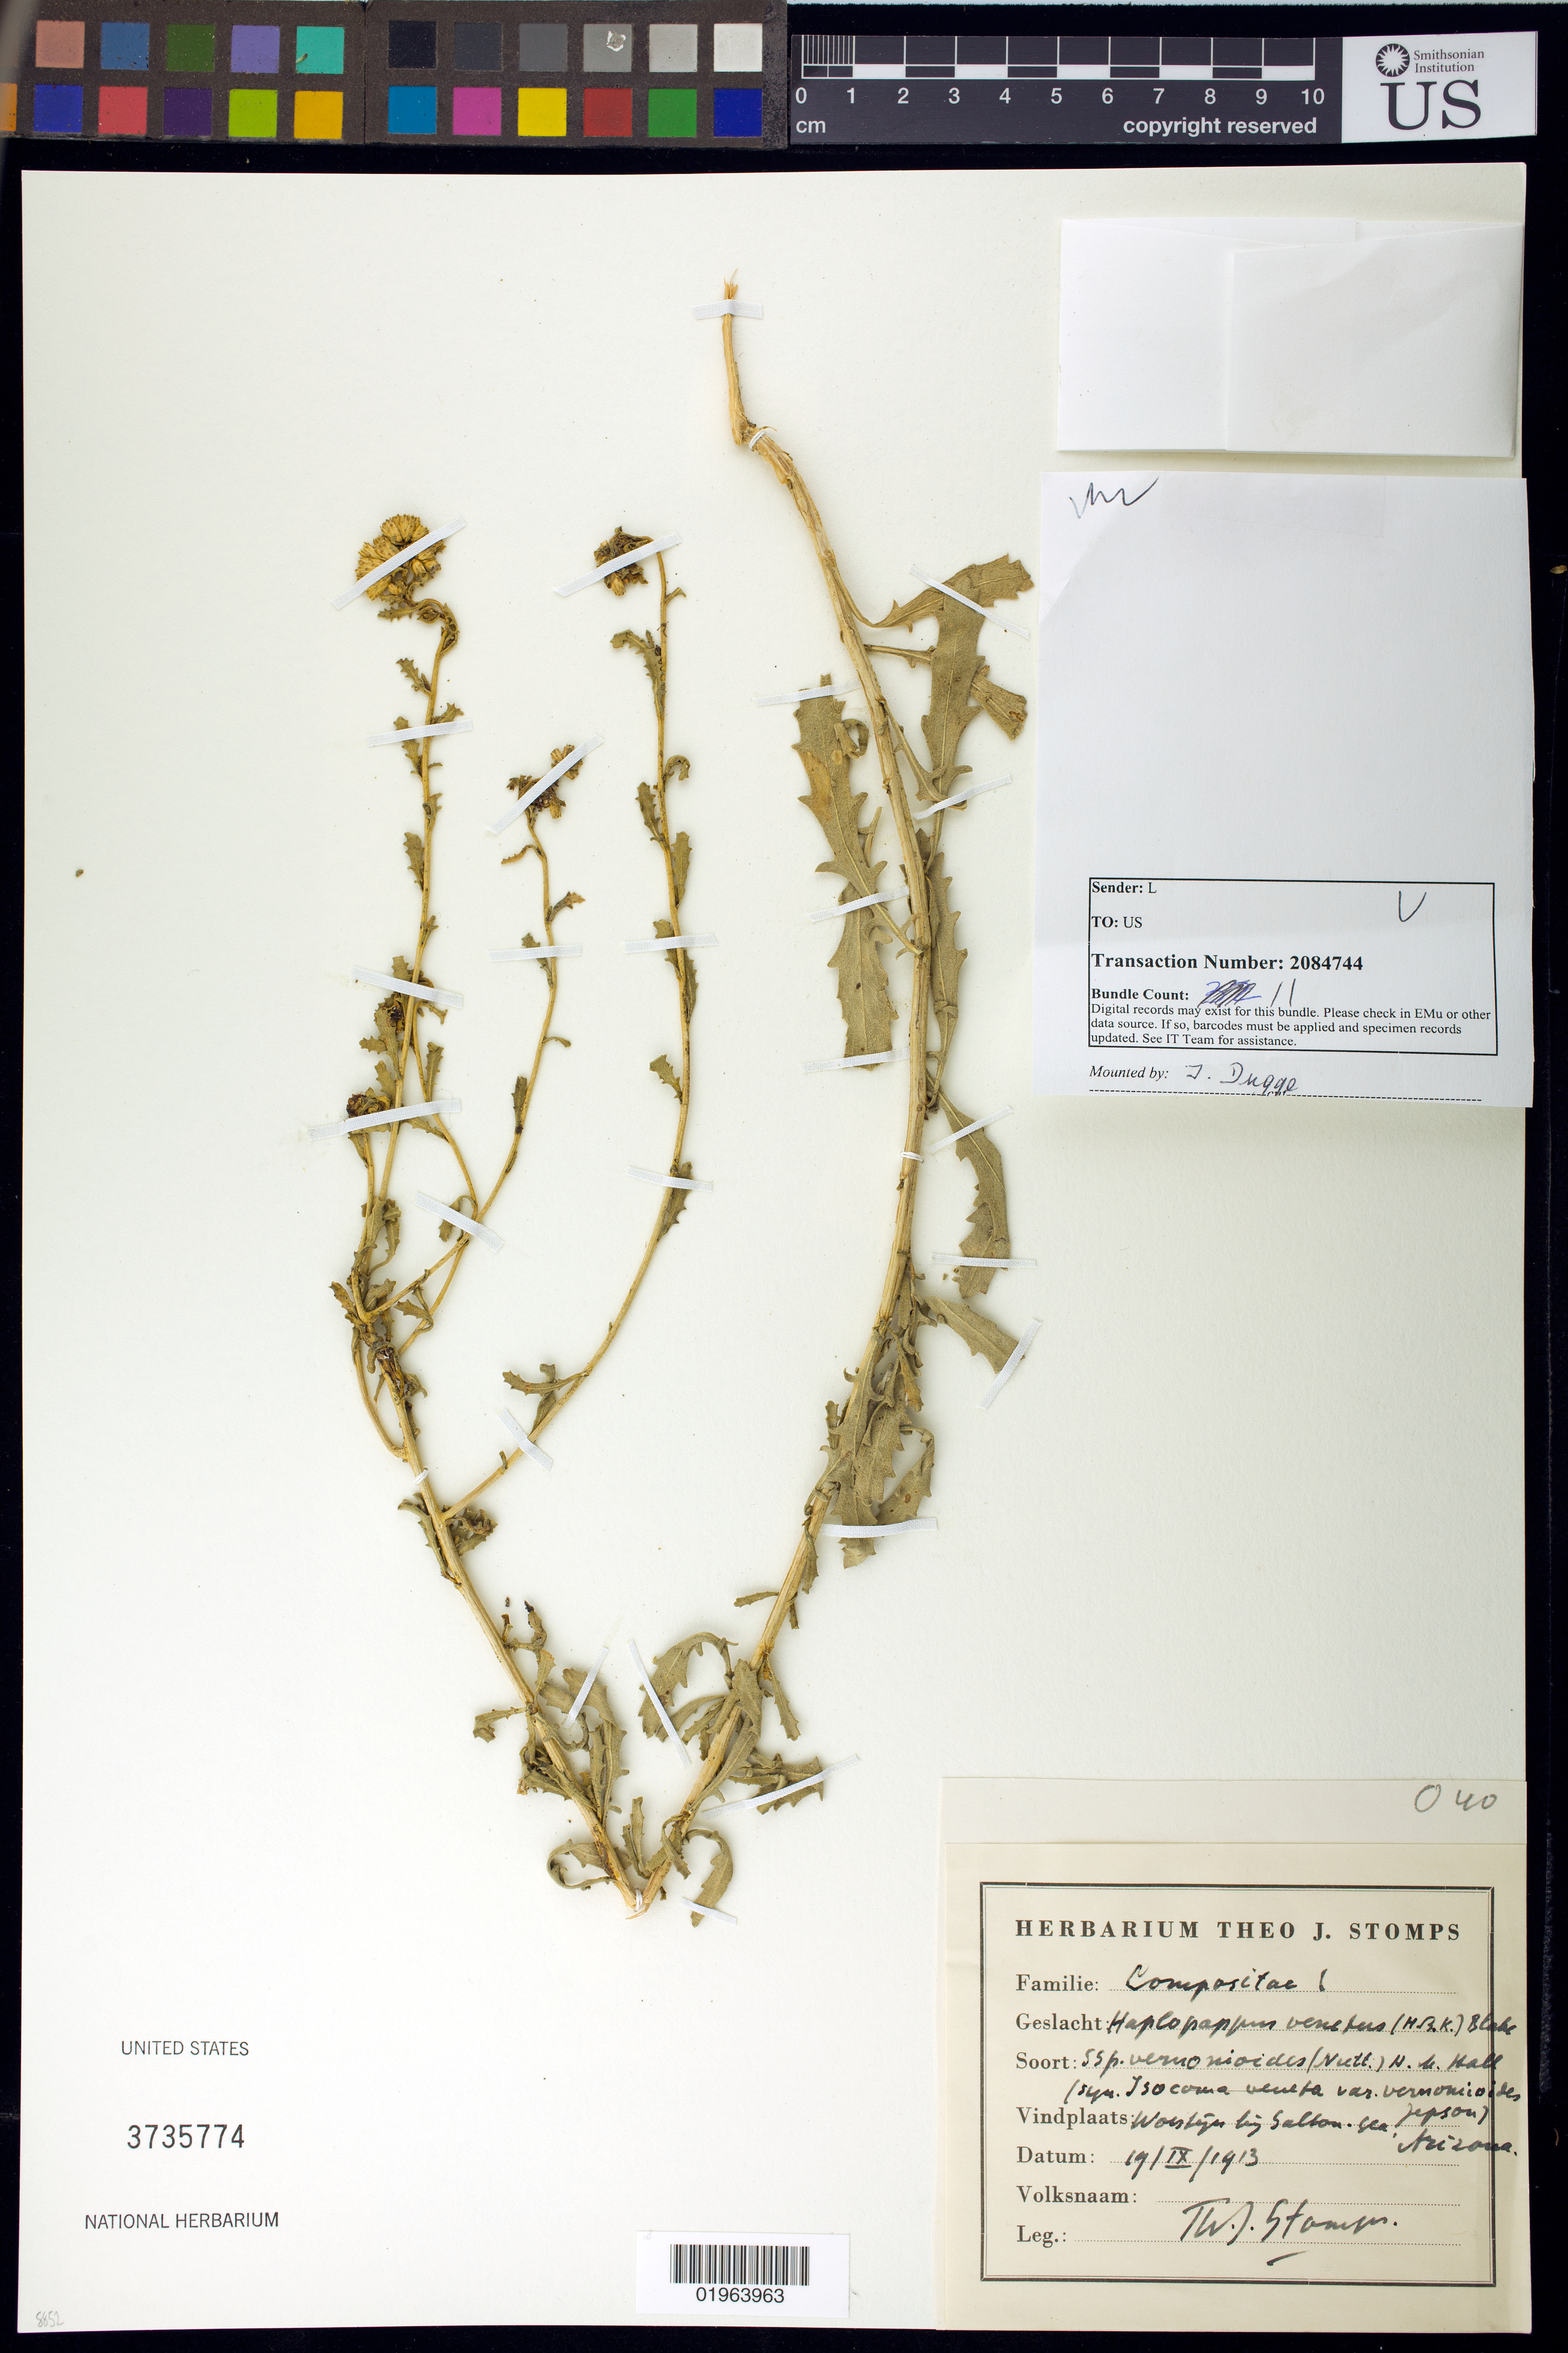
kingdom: Plantae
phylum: Tracheophyta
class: Magnoliopsida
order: Asterales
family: Asteraceae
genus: Haplopappus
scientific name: Haplopappus venetus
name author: (Kunth) S.F. Blake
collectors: T. Stomps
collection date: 1913-09-19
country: United States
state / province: Arizona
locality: Salton Sea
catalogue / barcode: US 3735774